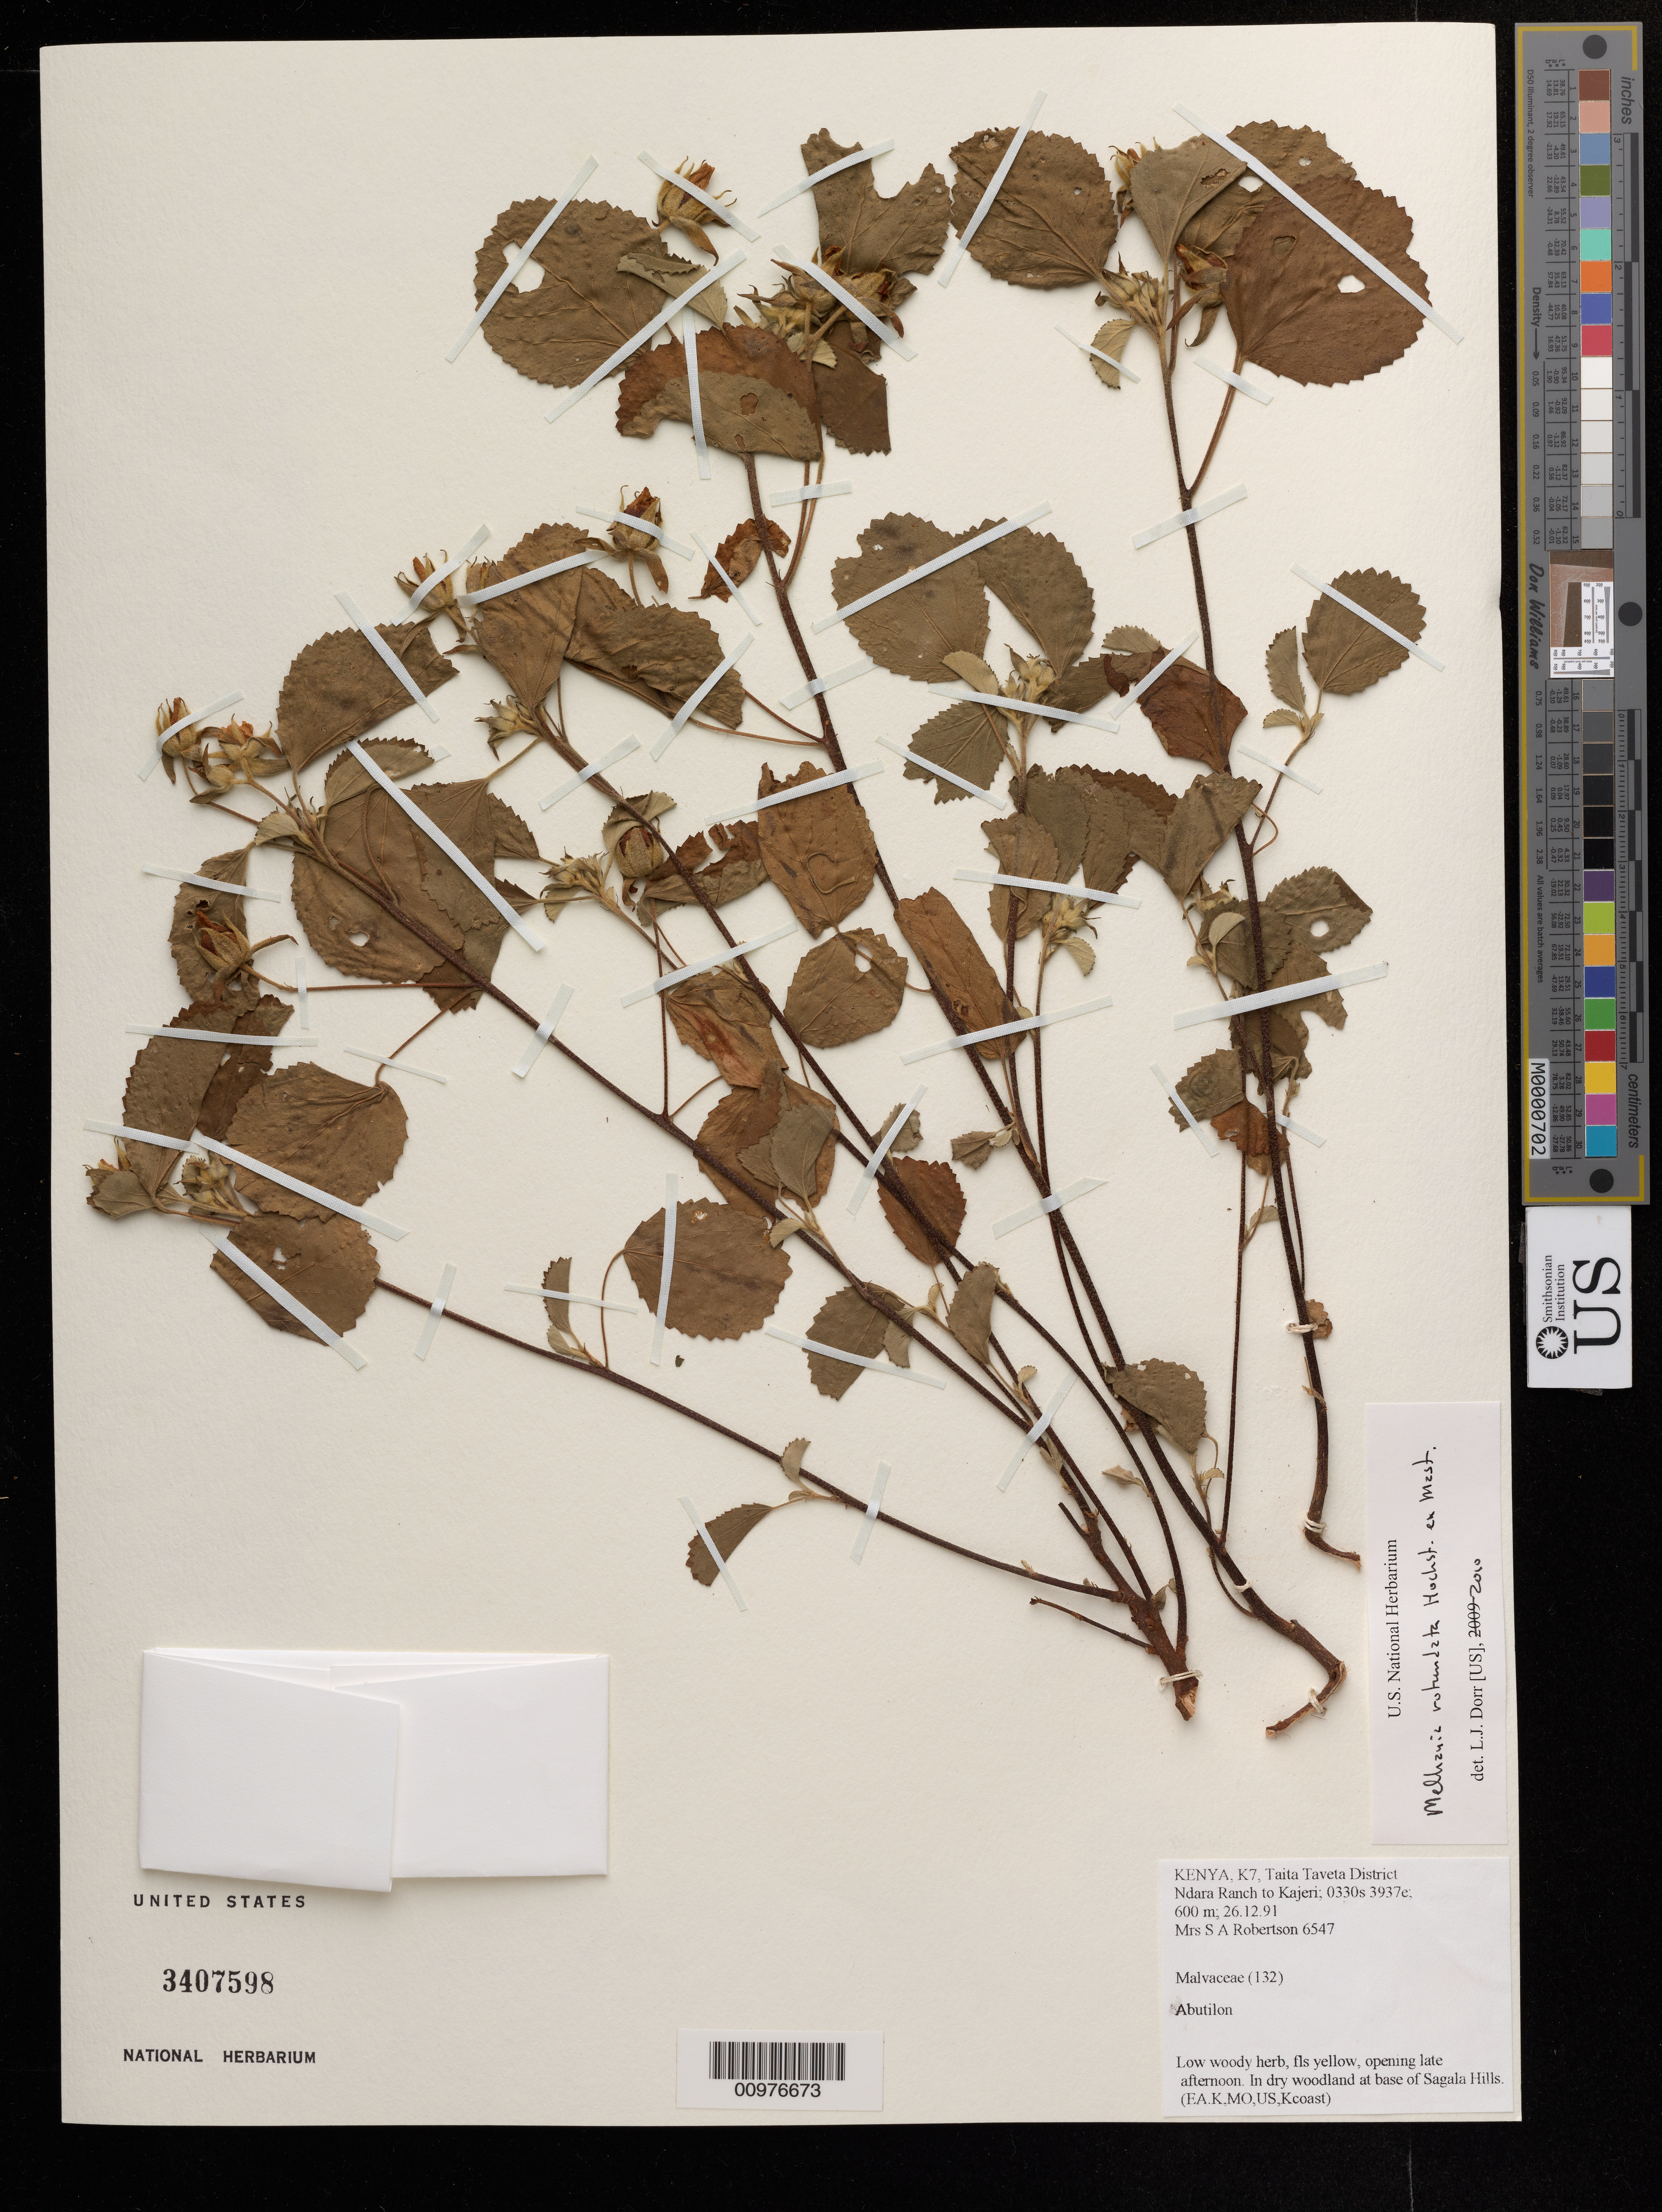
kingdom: Plantae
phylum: Tracheophyta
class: Magnoliopsida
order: Malvales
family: Malvaceae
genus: Melhania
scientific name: Melhania rotundata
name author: Hochst. ex Mast.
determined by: Dorr, L. J., (BOT), Smithsonian Institution - National Museum of Natural History (UNITED STATES)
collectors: Mrs. S. A. Robertson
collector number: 6547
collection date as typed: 26.12.91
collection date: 1991-12-26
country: Kenya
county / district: Taita Taveta District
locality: Ndara Ranch to Kajeri at base of Sagala Hills.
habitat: Dry woodland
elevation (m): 600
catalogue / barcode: US 3407598